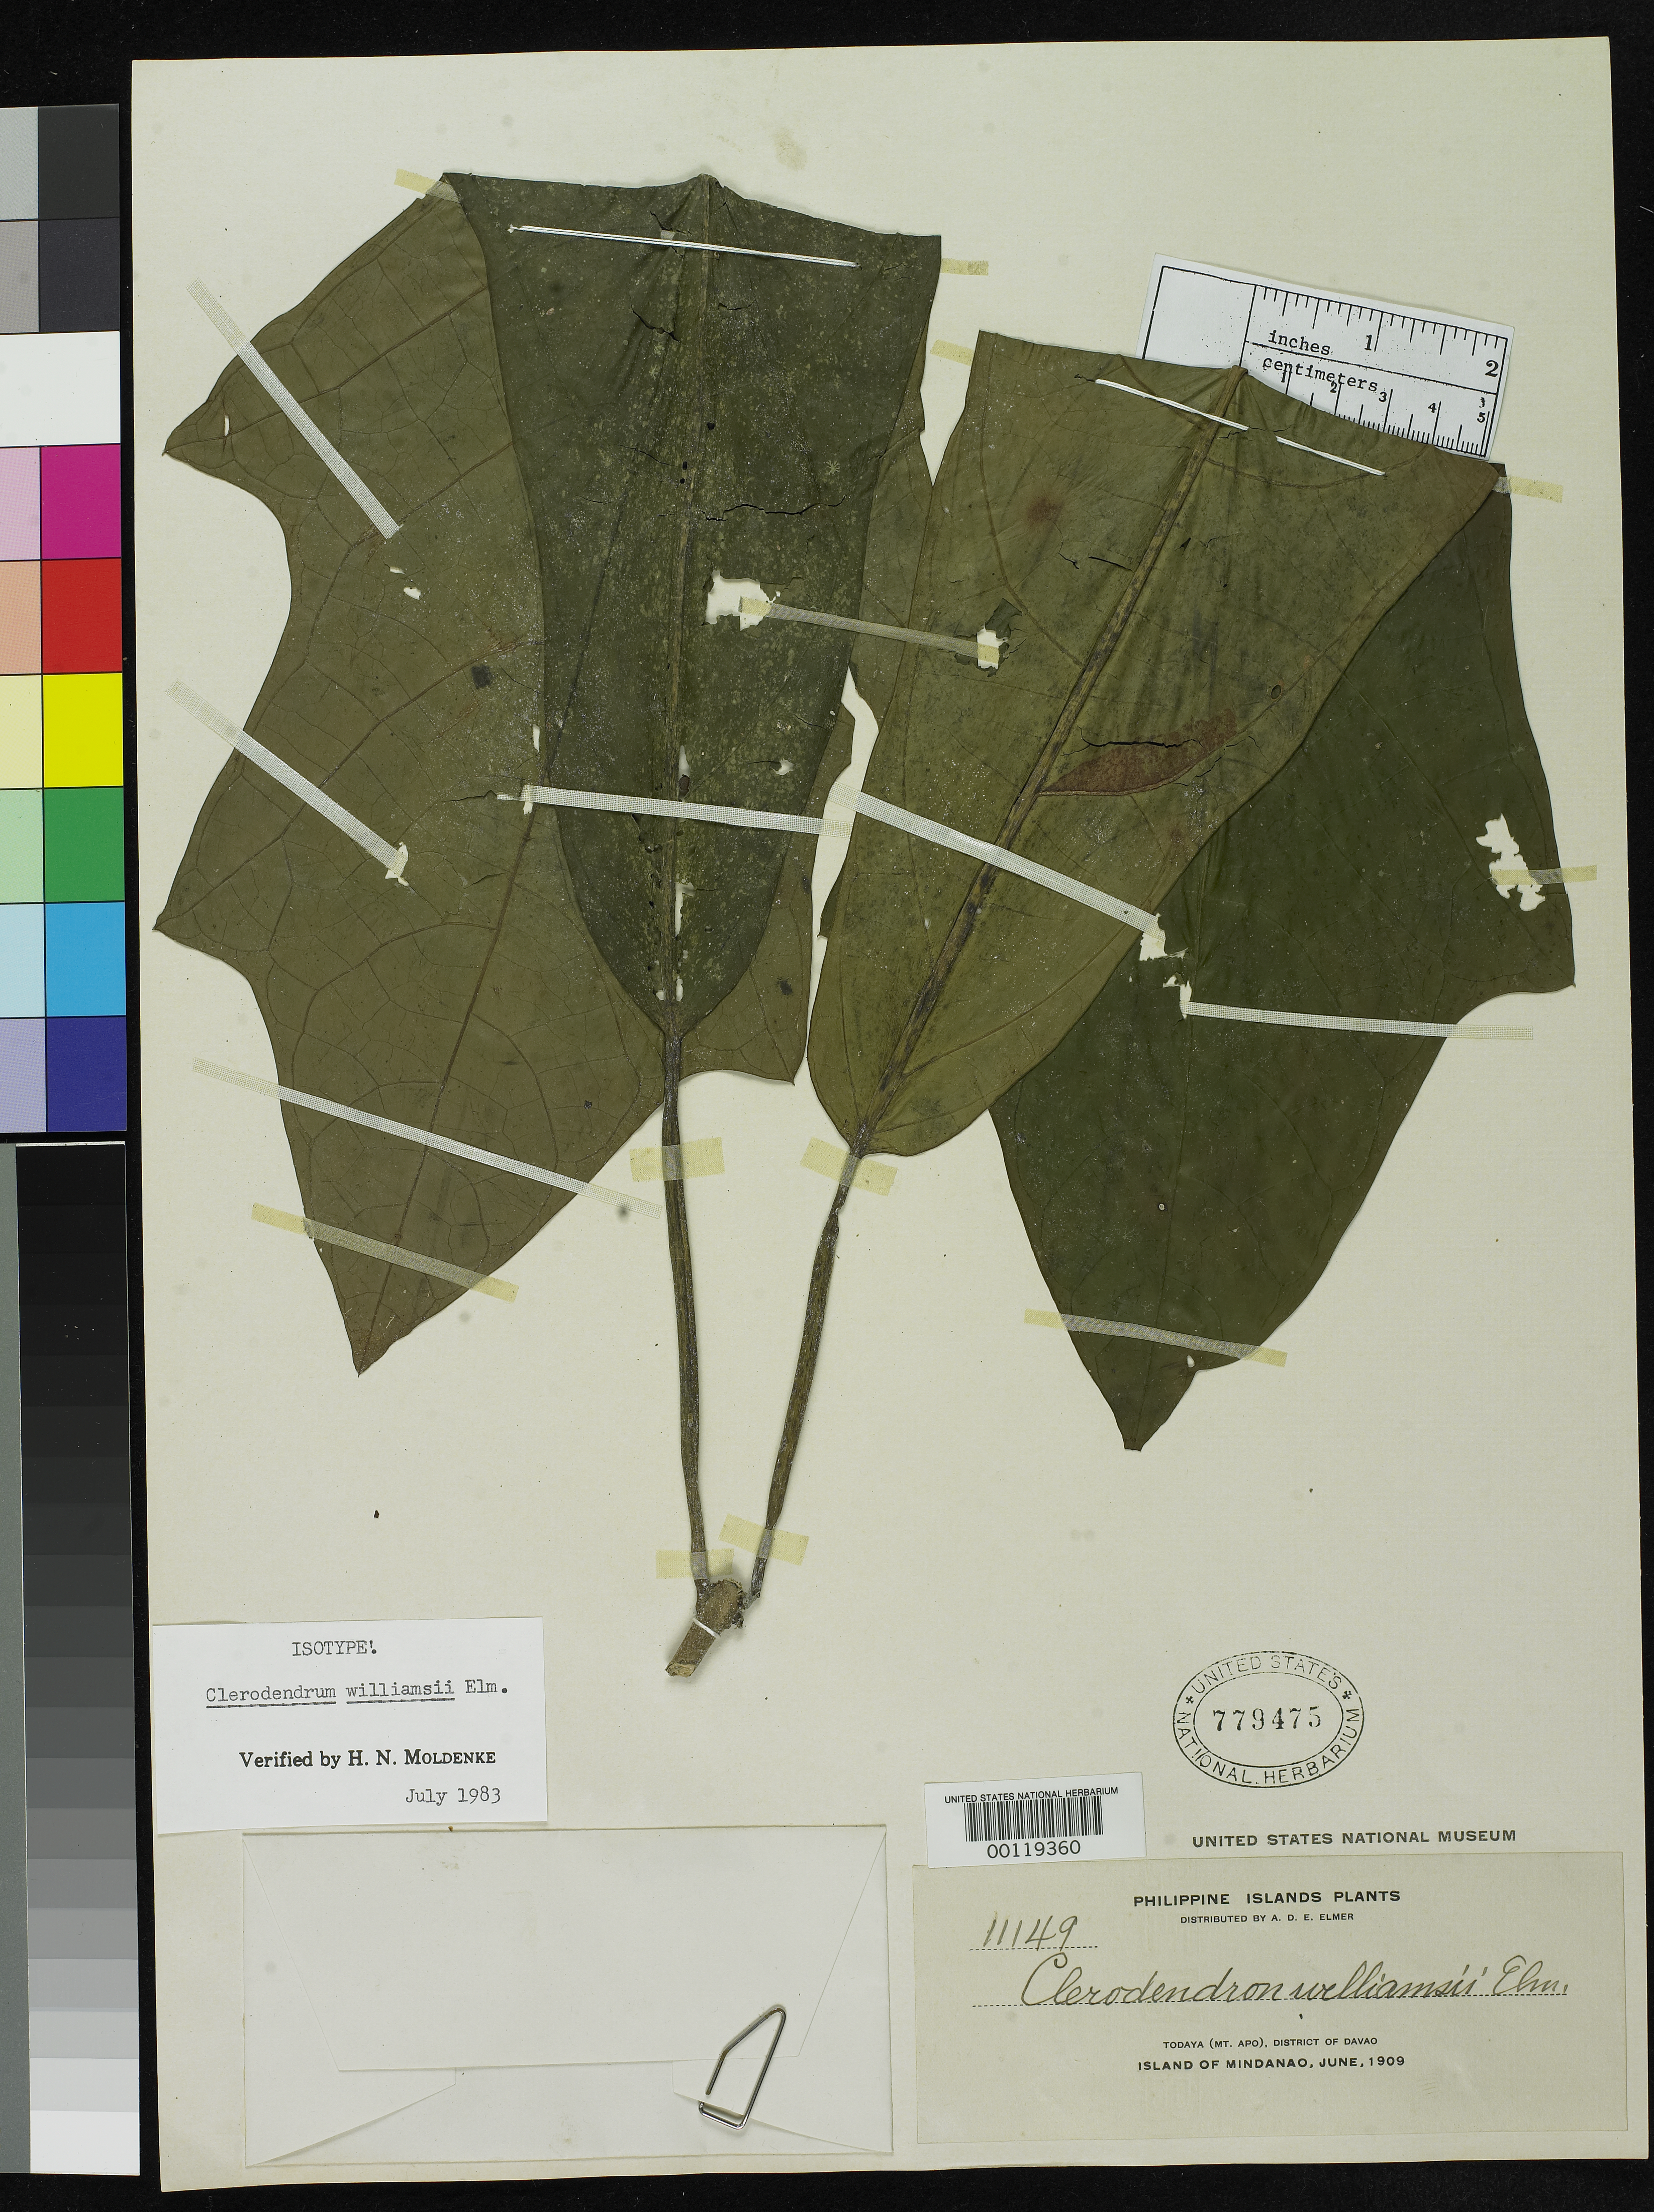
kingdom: Plantae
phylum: Tracheophyta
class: Magnoliopsida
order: Lamiales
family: Lamiaceae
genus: Clerodendrum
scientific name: Clerodendrum williamsii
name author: Elmer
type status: Isotype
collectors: A. D. E. Elmer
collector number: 11149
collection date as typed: Jul 1909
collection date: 1909-07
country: Philippines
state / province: Davao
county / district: Davao del Sur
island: Mindanao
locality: Todaya, Mt. Apo.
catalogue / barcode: US 779475